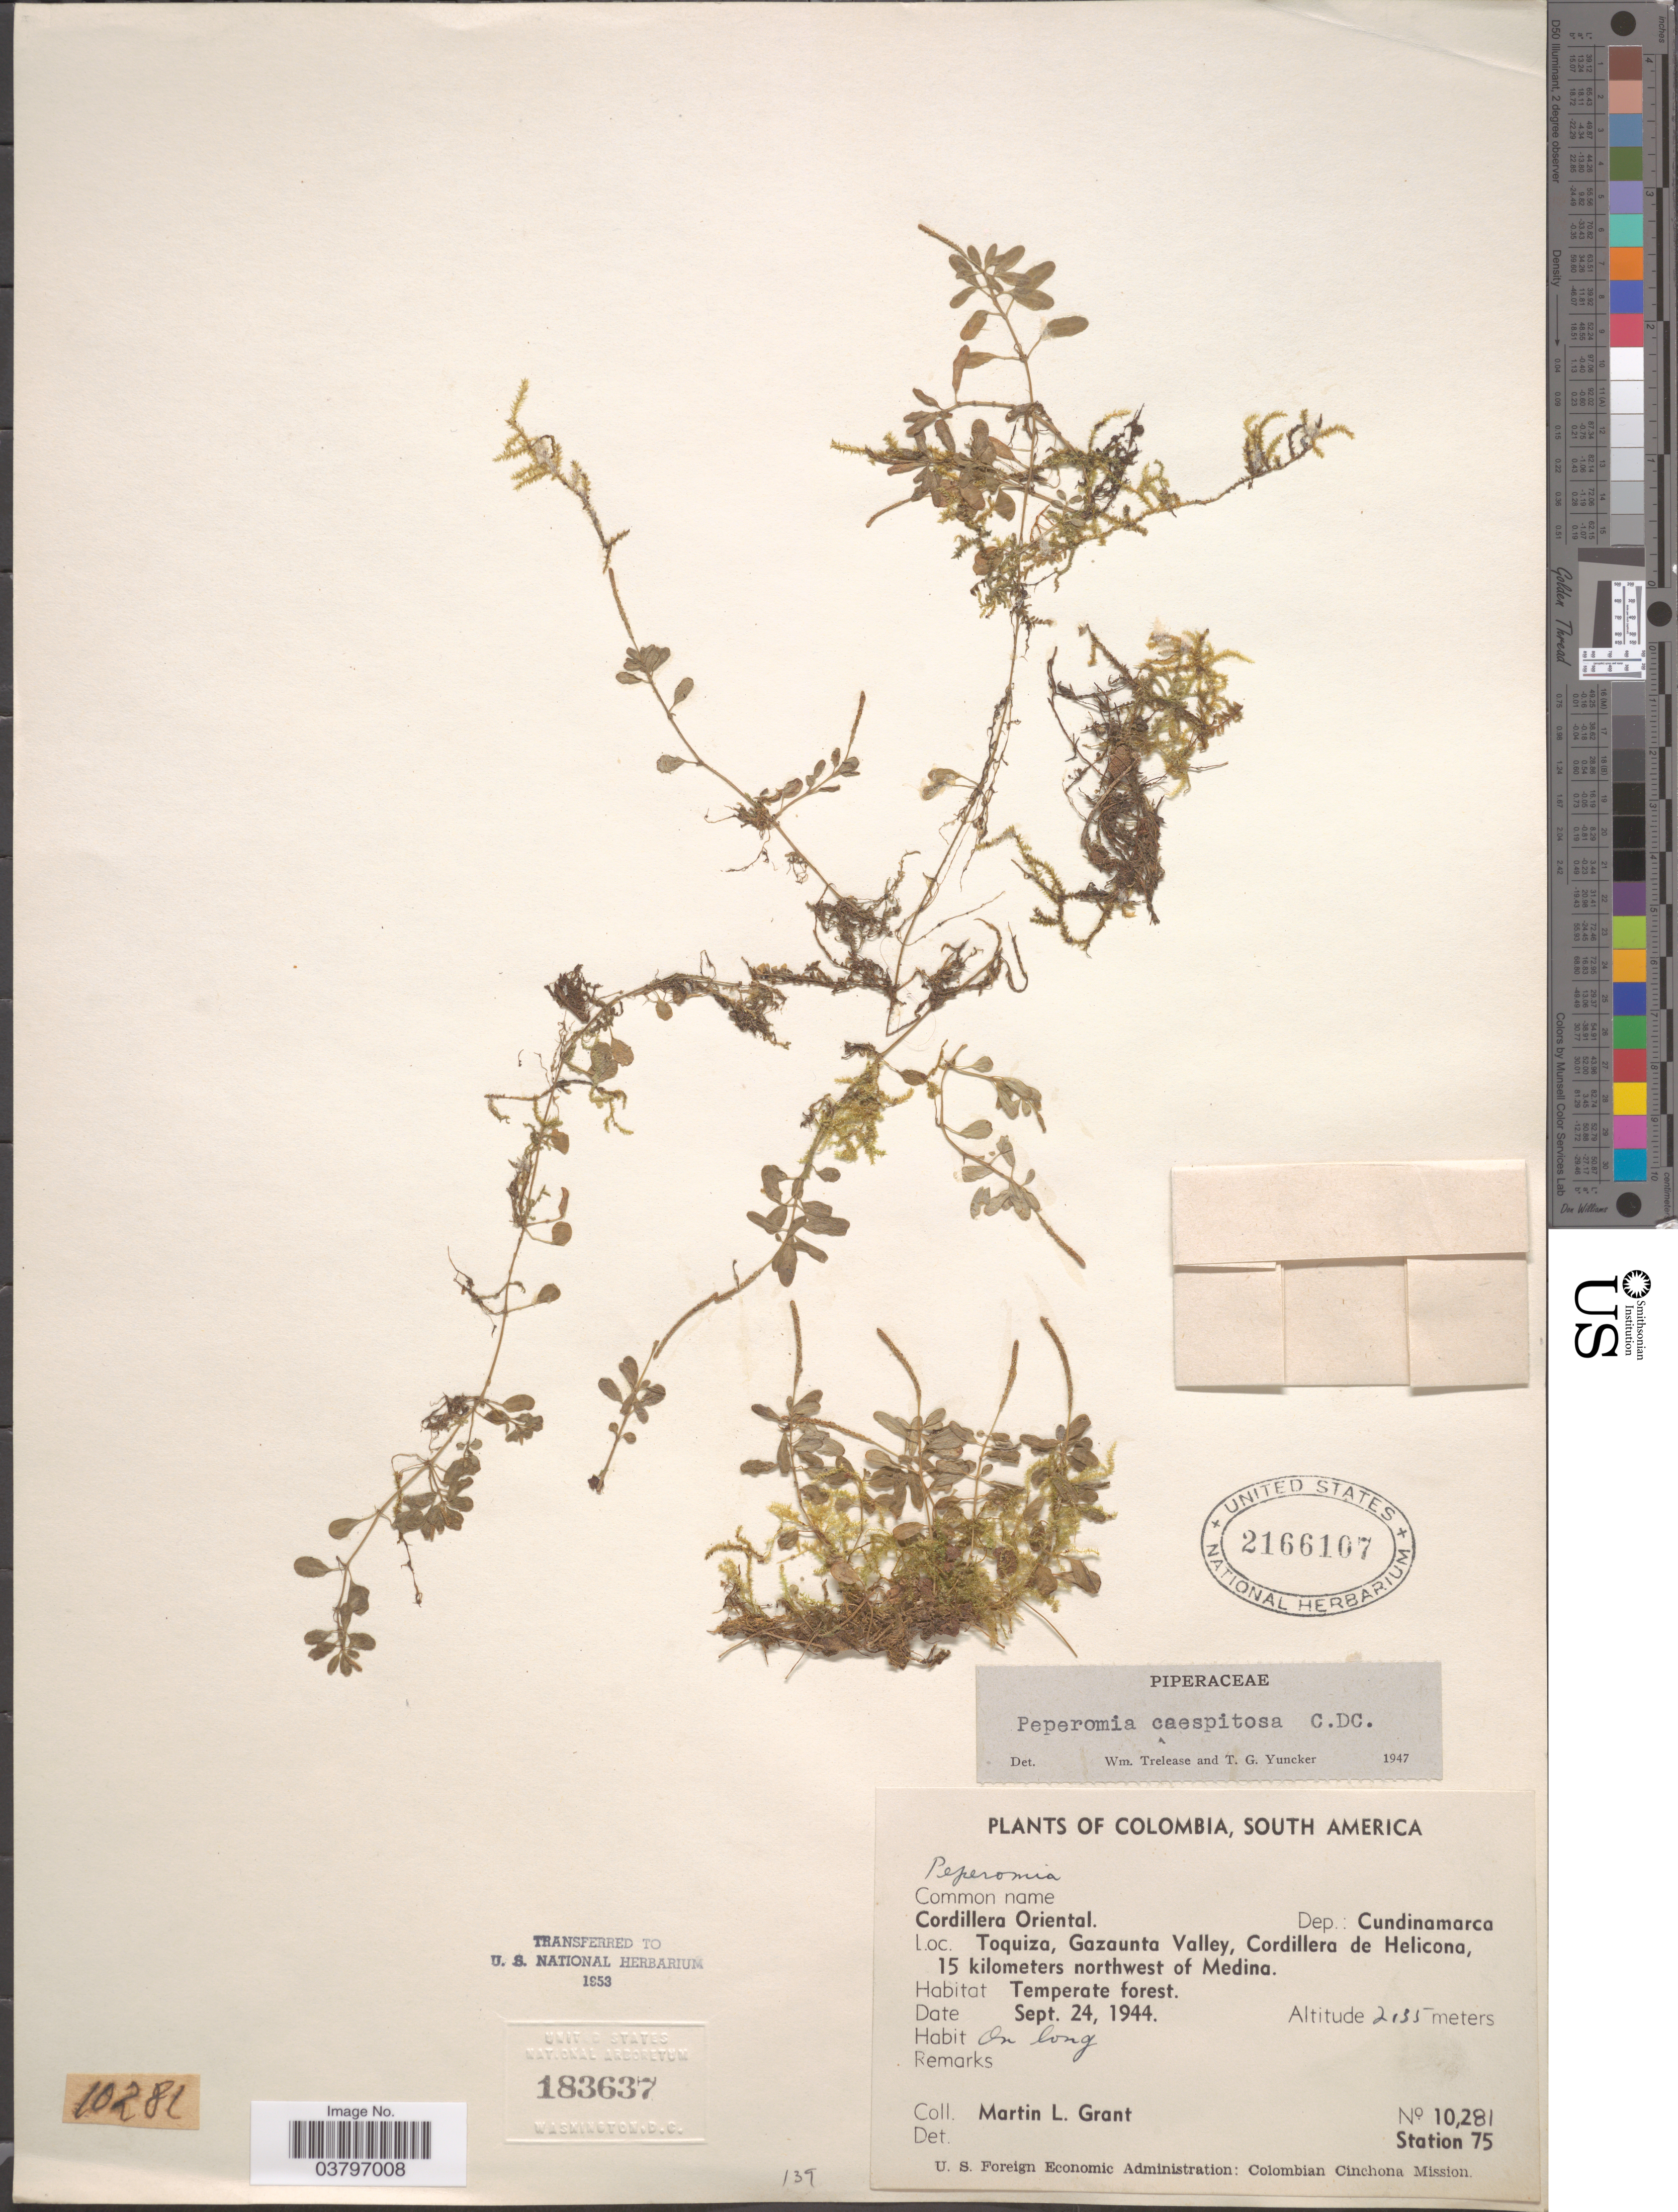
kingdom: Plantae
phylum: Tracheophyta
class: Magnoliopsida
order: Piperales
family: Piperaceae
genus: Peperomia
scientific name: Peperomia caespitosa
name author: C. DC.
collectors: M. L. Grant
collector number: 10281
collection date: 1944-09-24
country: Colombia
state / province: Cundinamarca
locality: Cordillera Oriental. Dep.: Cundinamarca. Toquiza, Gazaunta Valley, Cordillera de Helicona, 15 kilometers northwest of Medina. Station 75.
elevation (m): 2135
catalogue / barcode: US 2166107